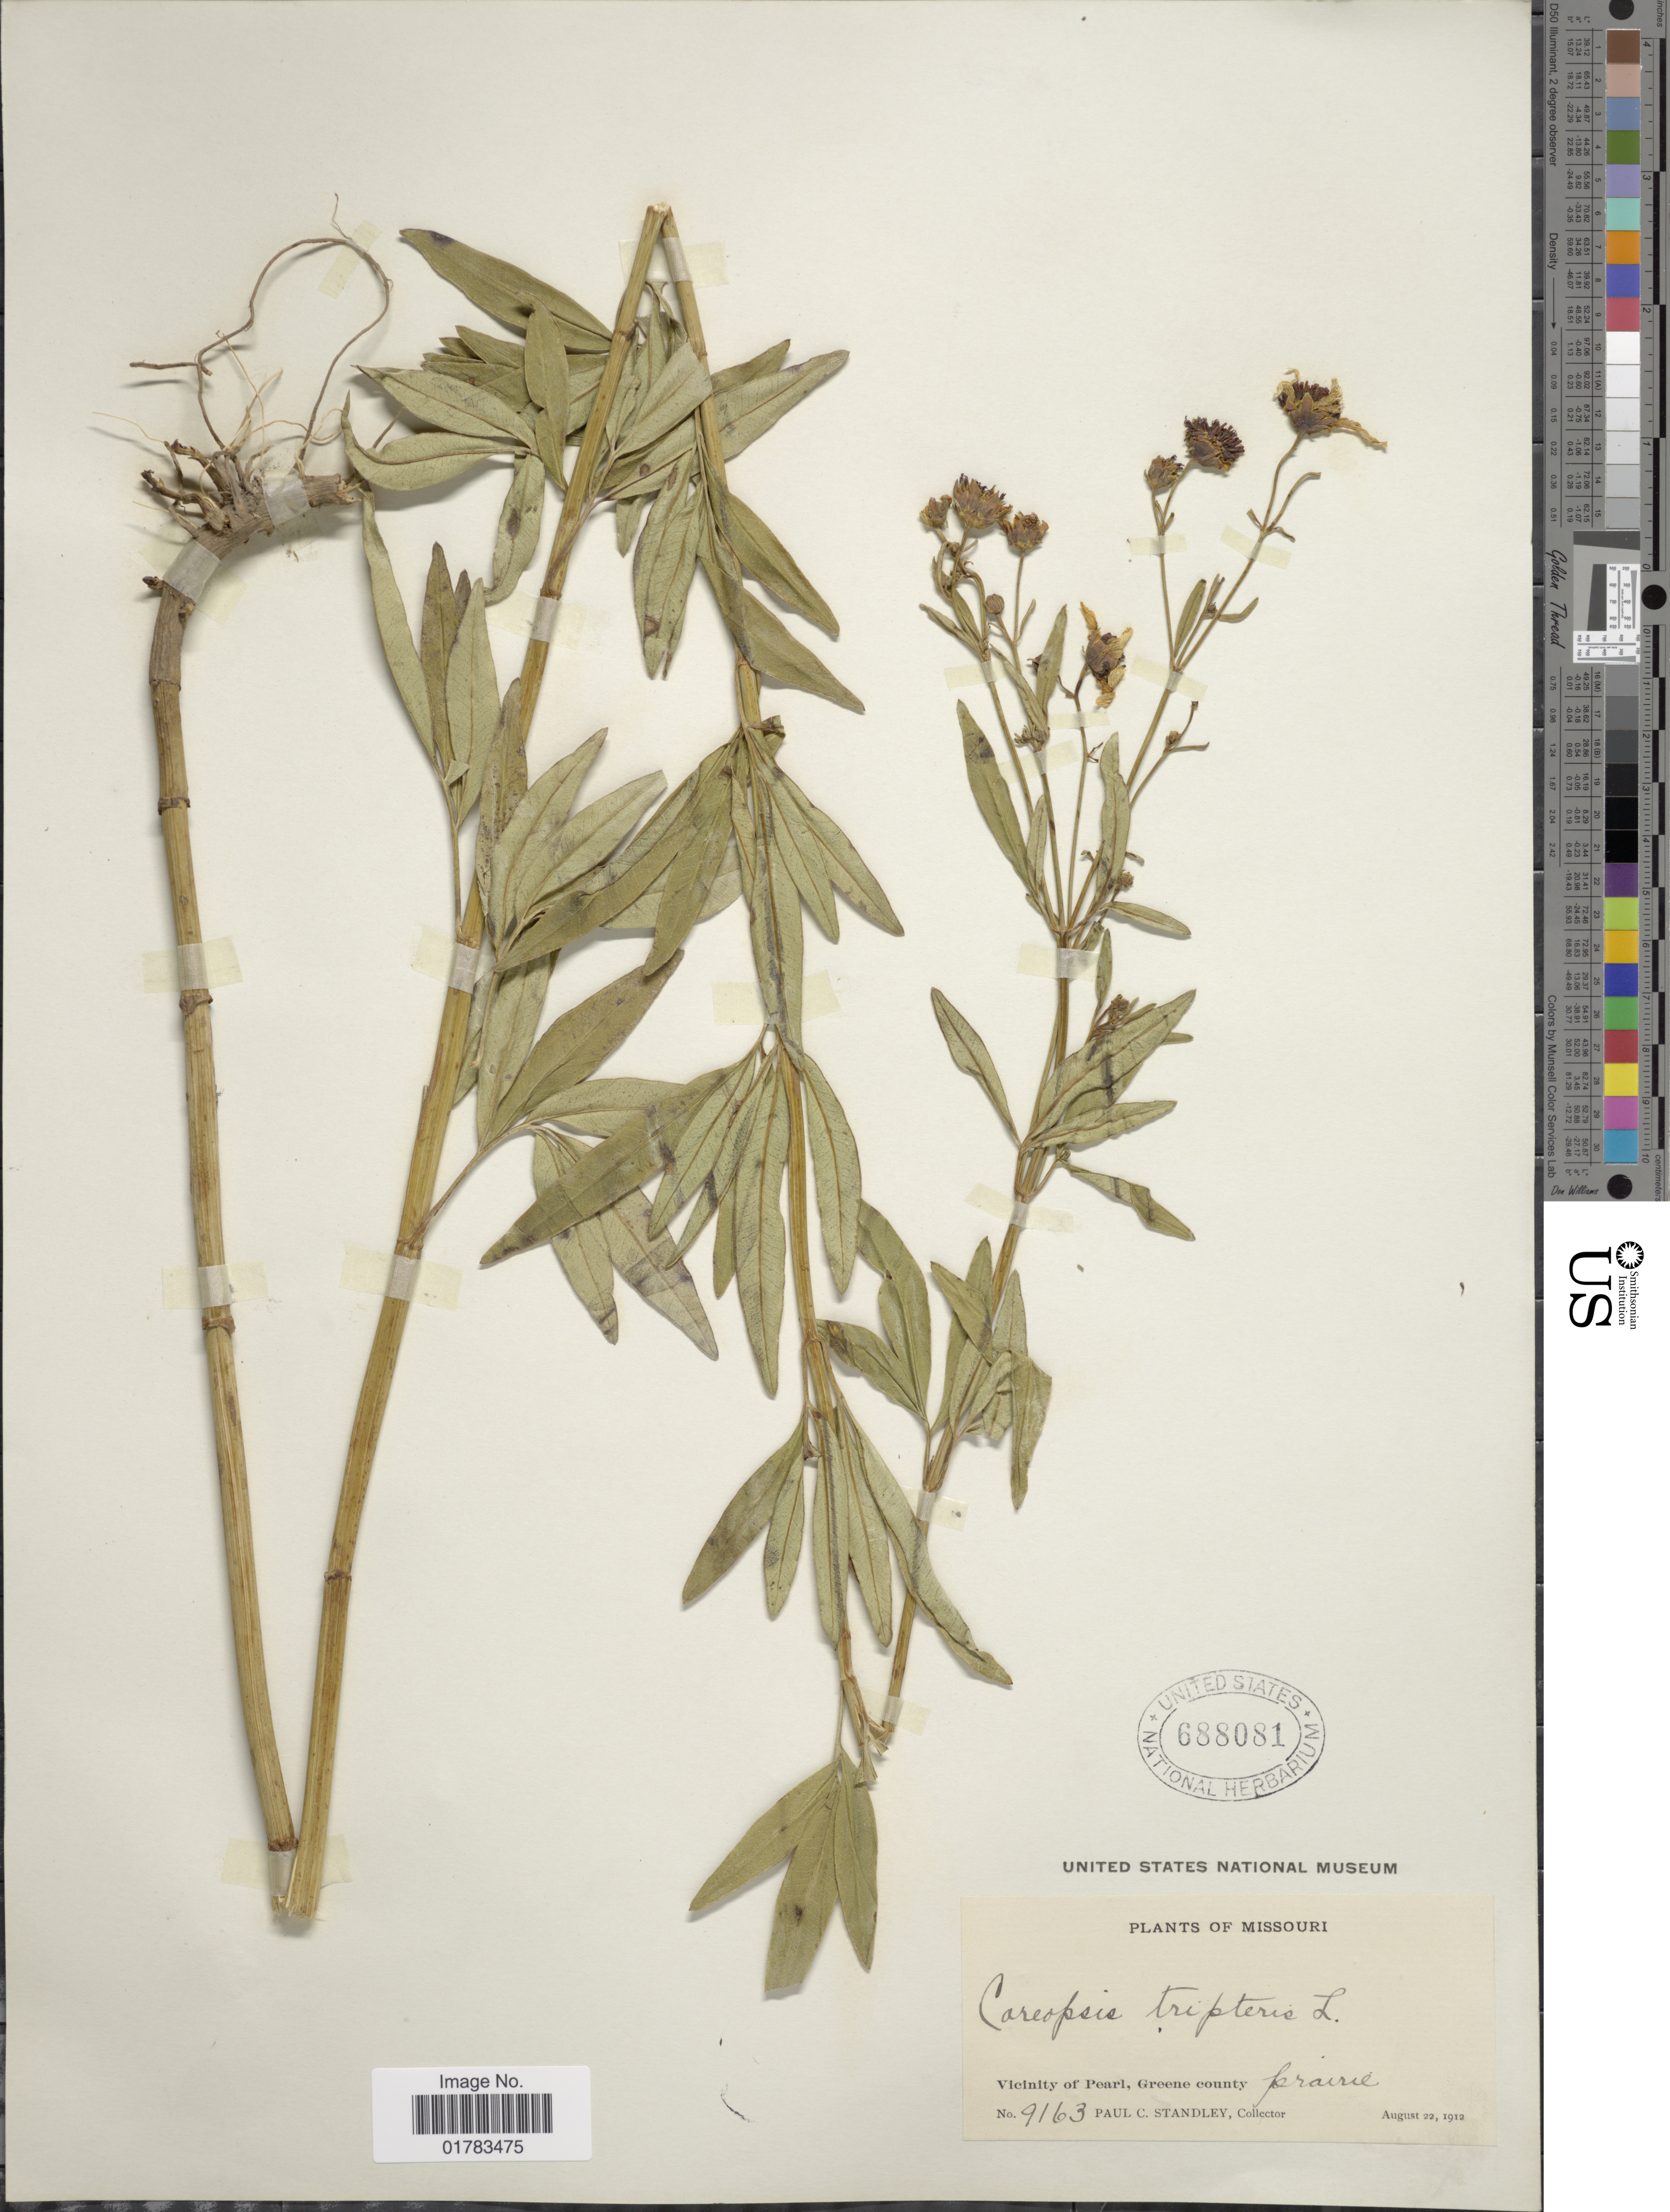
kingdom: Plantae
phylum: Tracheophyta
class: Magnoliopsida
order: Asterales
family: Asteraceae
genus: Coreopsis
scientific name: Coreopsis tripteris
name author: L.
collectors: P. C. Standley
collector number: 9163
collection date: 1912-08-22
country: United States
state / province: Missouri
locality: Vicinity of Pearl, Greene County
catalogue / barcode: US 688081